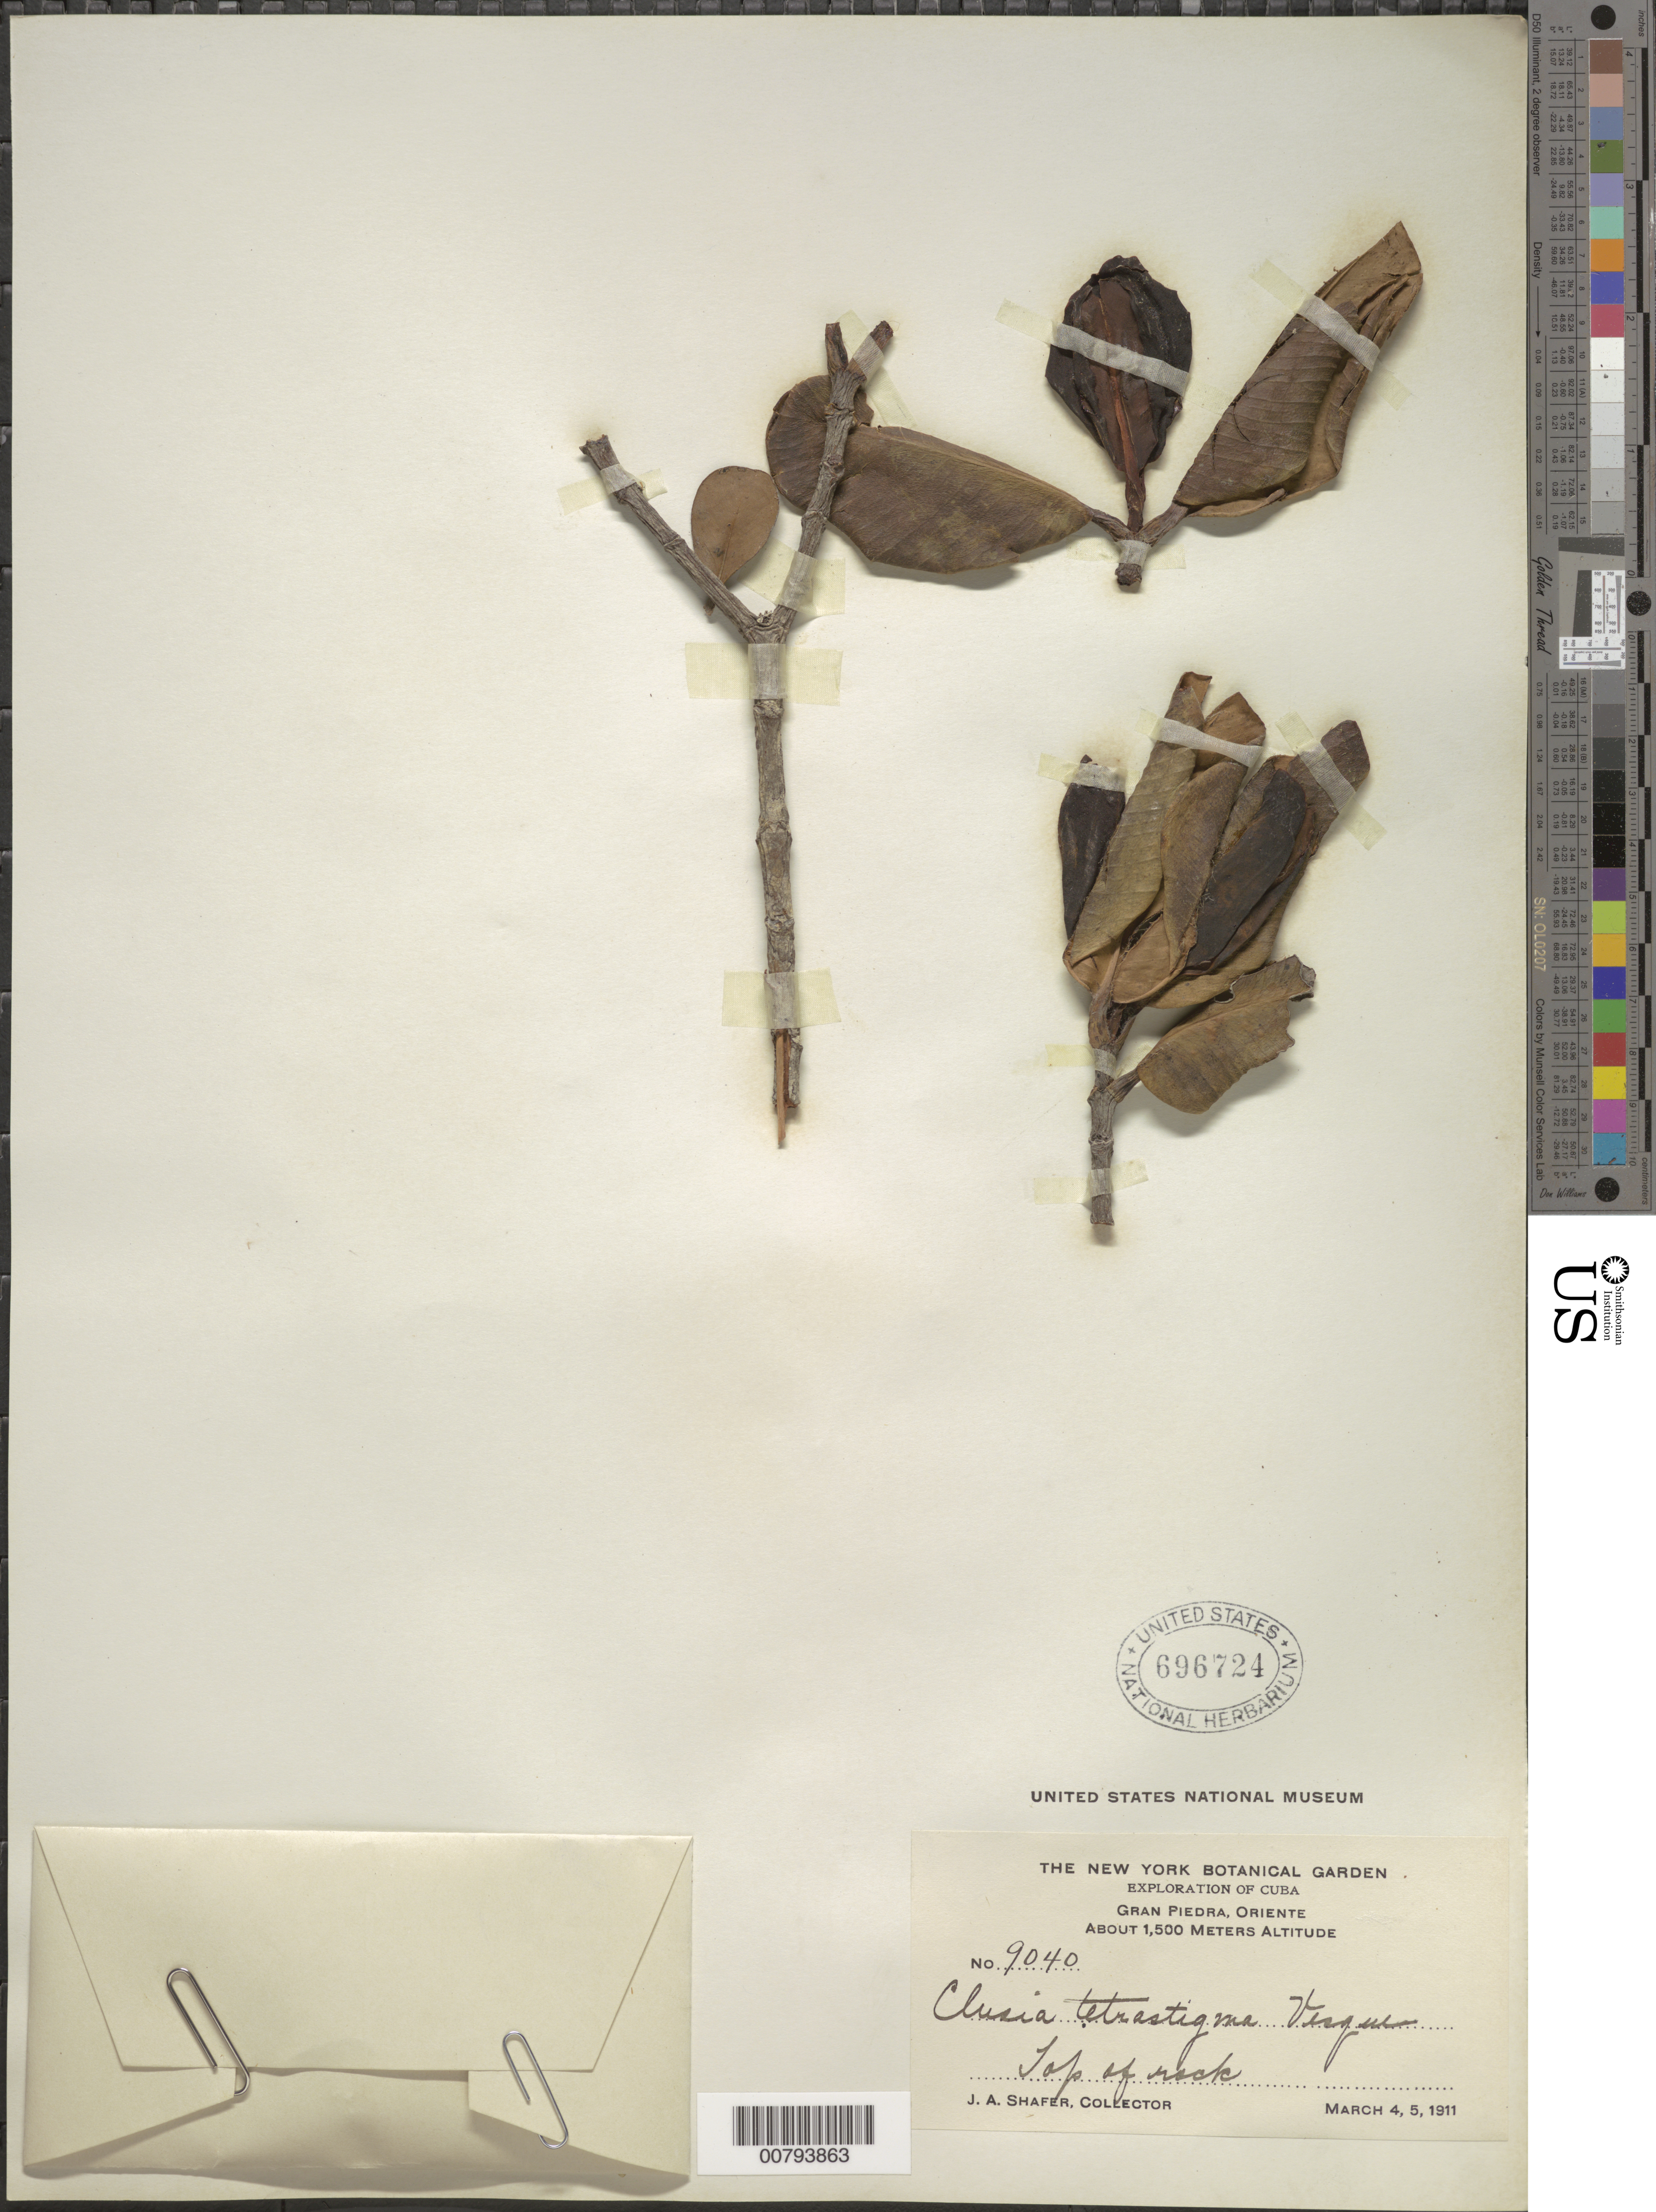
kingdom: Plantae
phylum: Tracheophyta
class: Magnoliopsida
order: Malpighiales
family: Clusiaceae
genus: Clusia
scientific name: Clusia tetrastigma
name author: Vesque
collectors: J. A. Shafer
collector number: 9040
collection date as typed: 04 Mar 1911 to 05 Mar 1911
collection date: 1911-03-04/1911-03-05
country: Cuba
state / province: Oriente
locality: Gran piedra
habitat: Top of rock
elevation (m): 1500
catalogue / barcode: US 696724